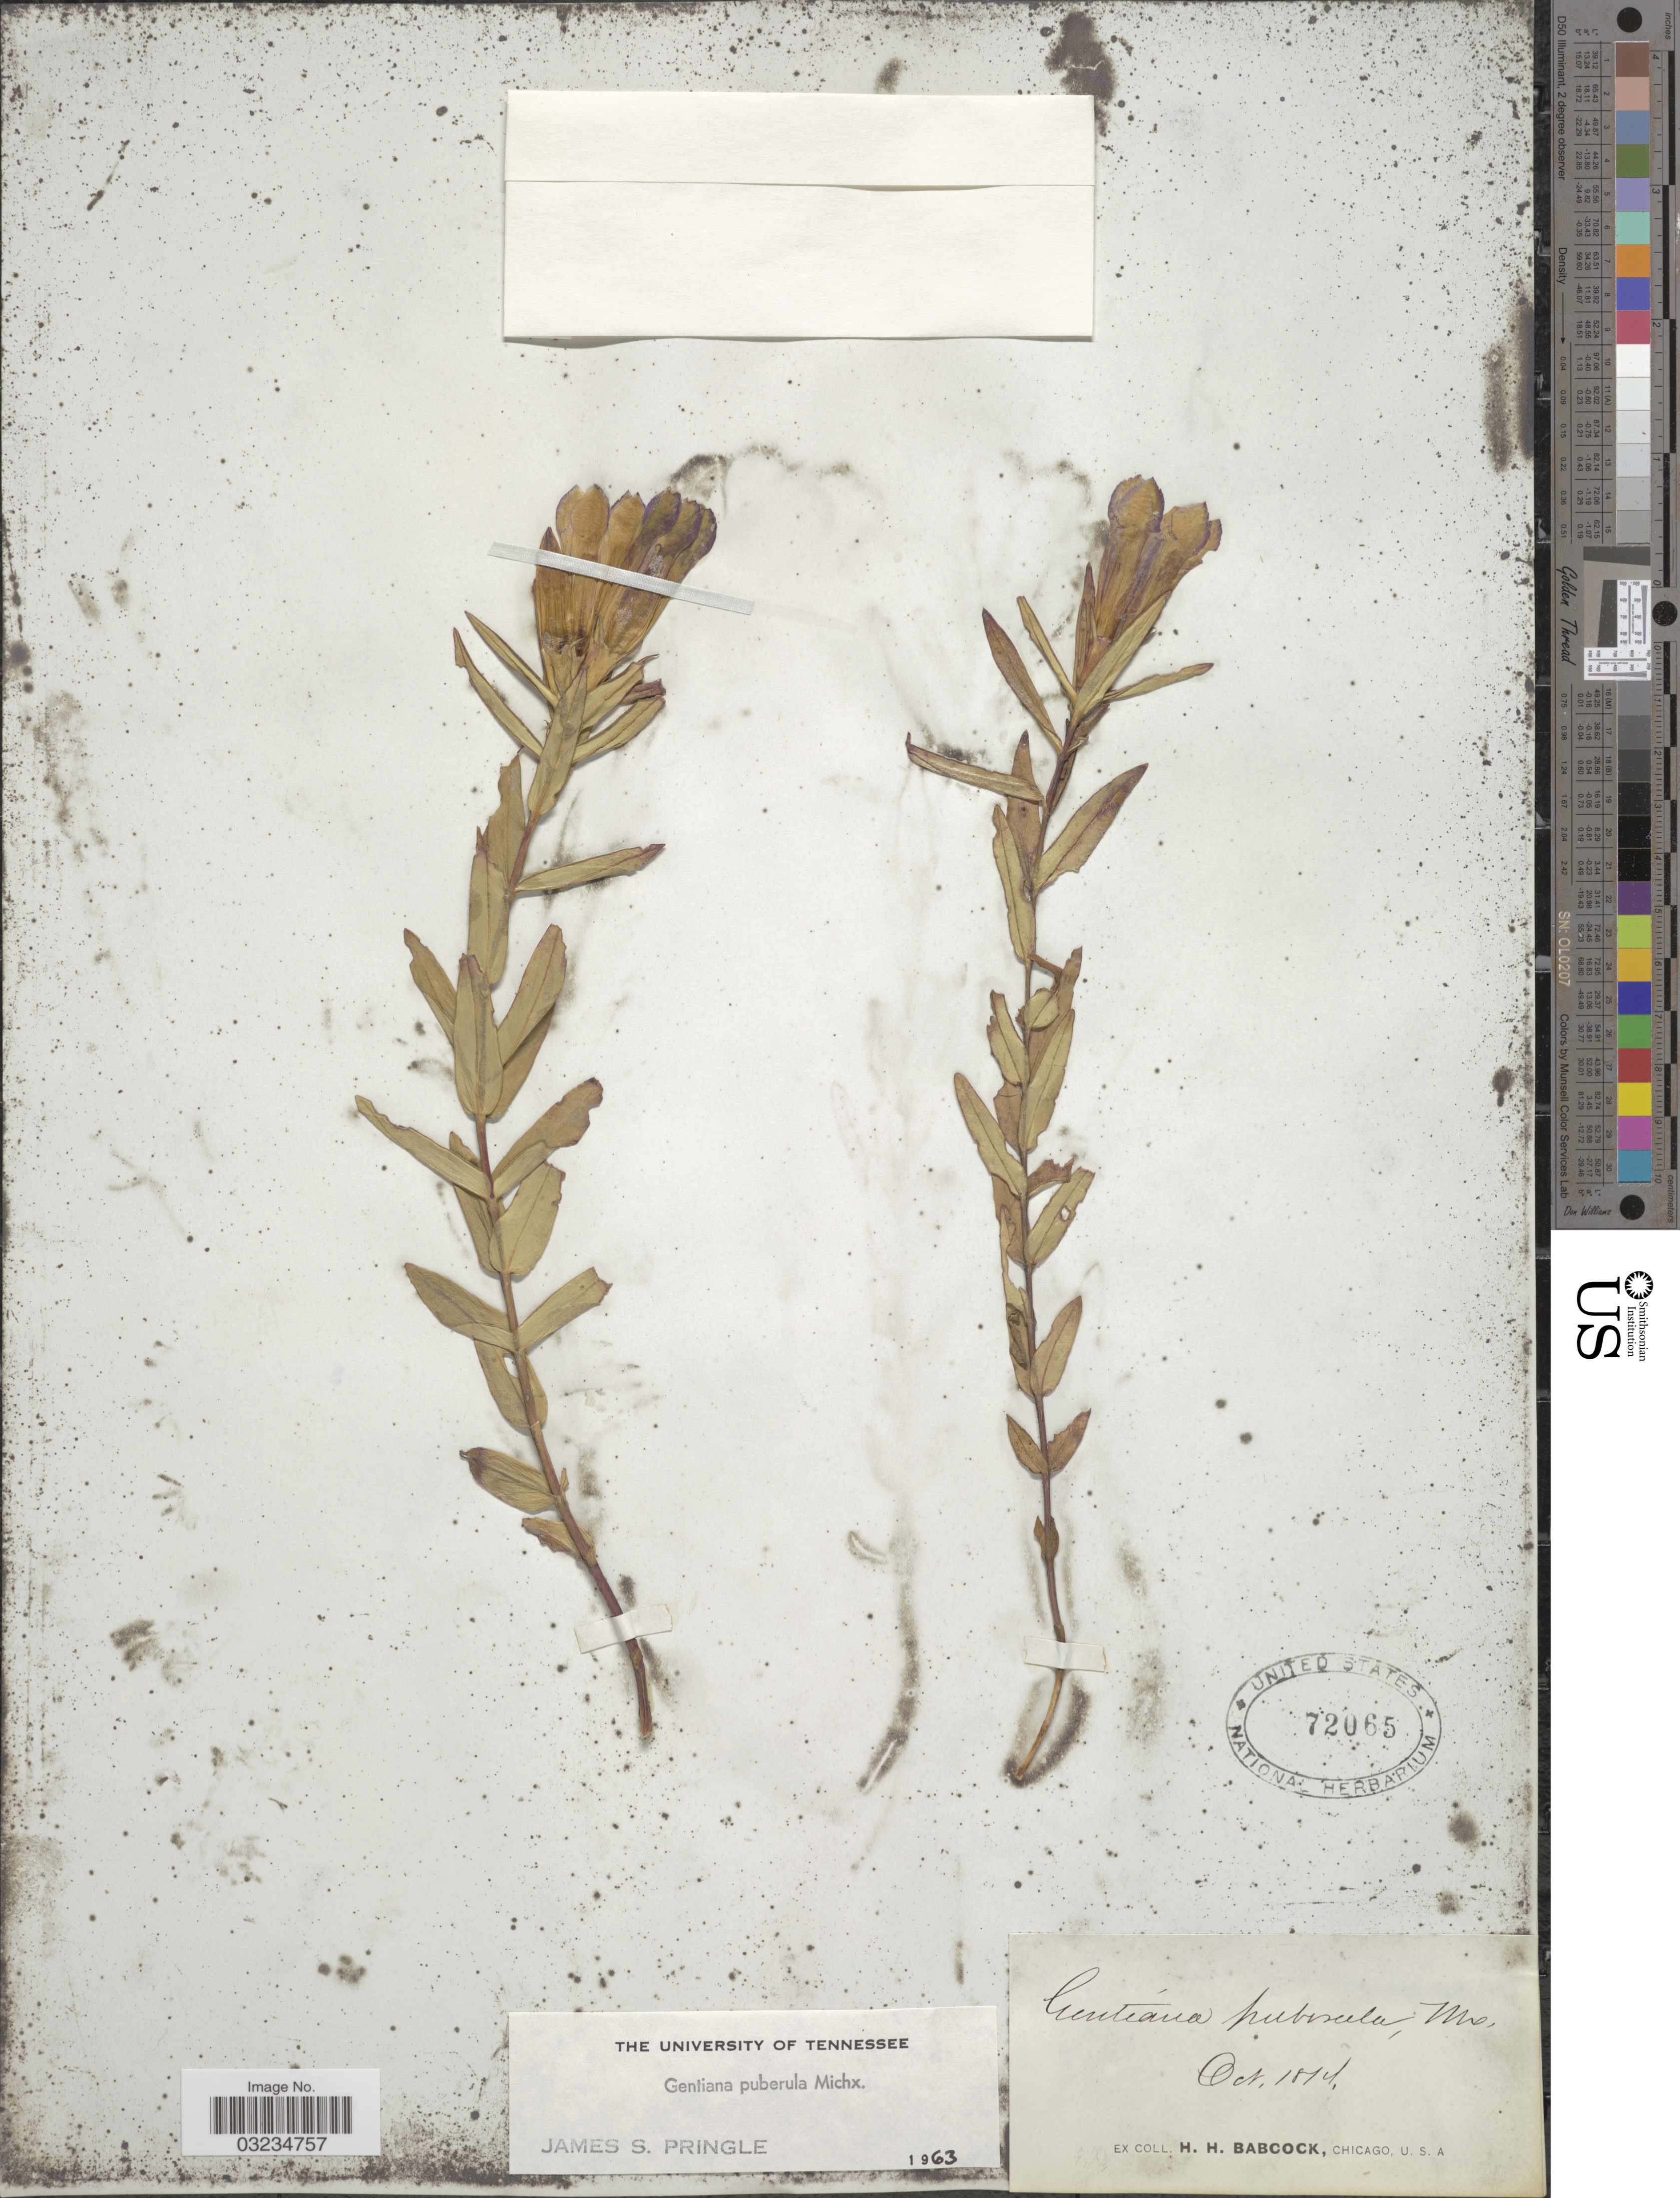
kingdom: Plantae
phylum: Tracheophyta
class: Magnoliopsida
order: Gentianales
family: Gentianaceae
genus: Gentiana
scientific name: Gentiana puberula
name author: Michx.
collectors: H. Babcock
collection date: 1874-10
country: United States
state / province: Illinois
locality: Chicago.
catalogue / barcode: US 72065